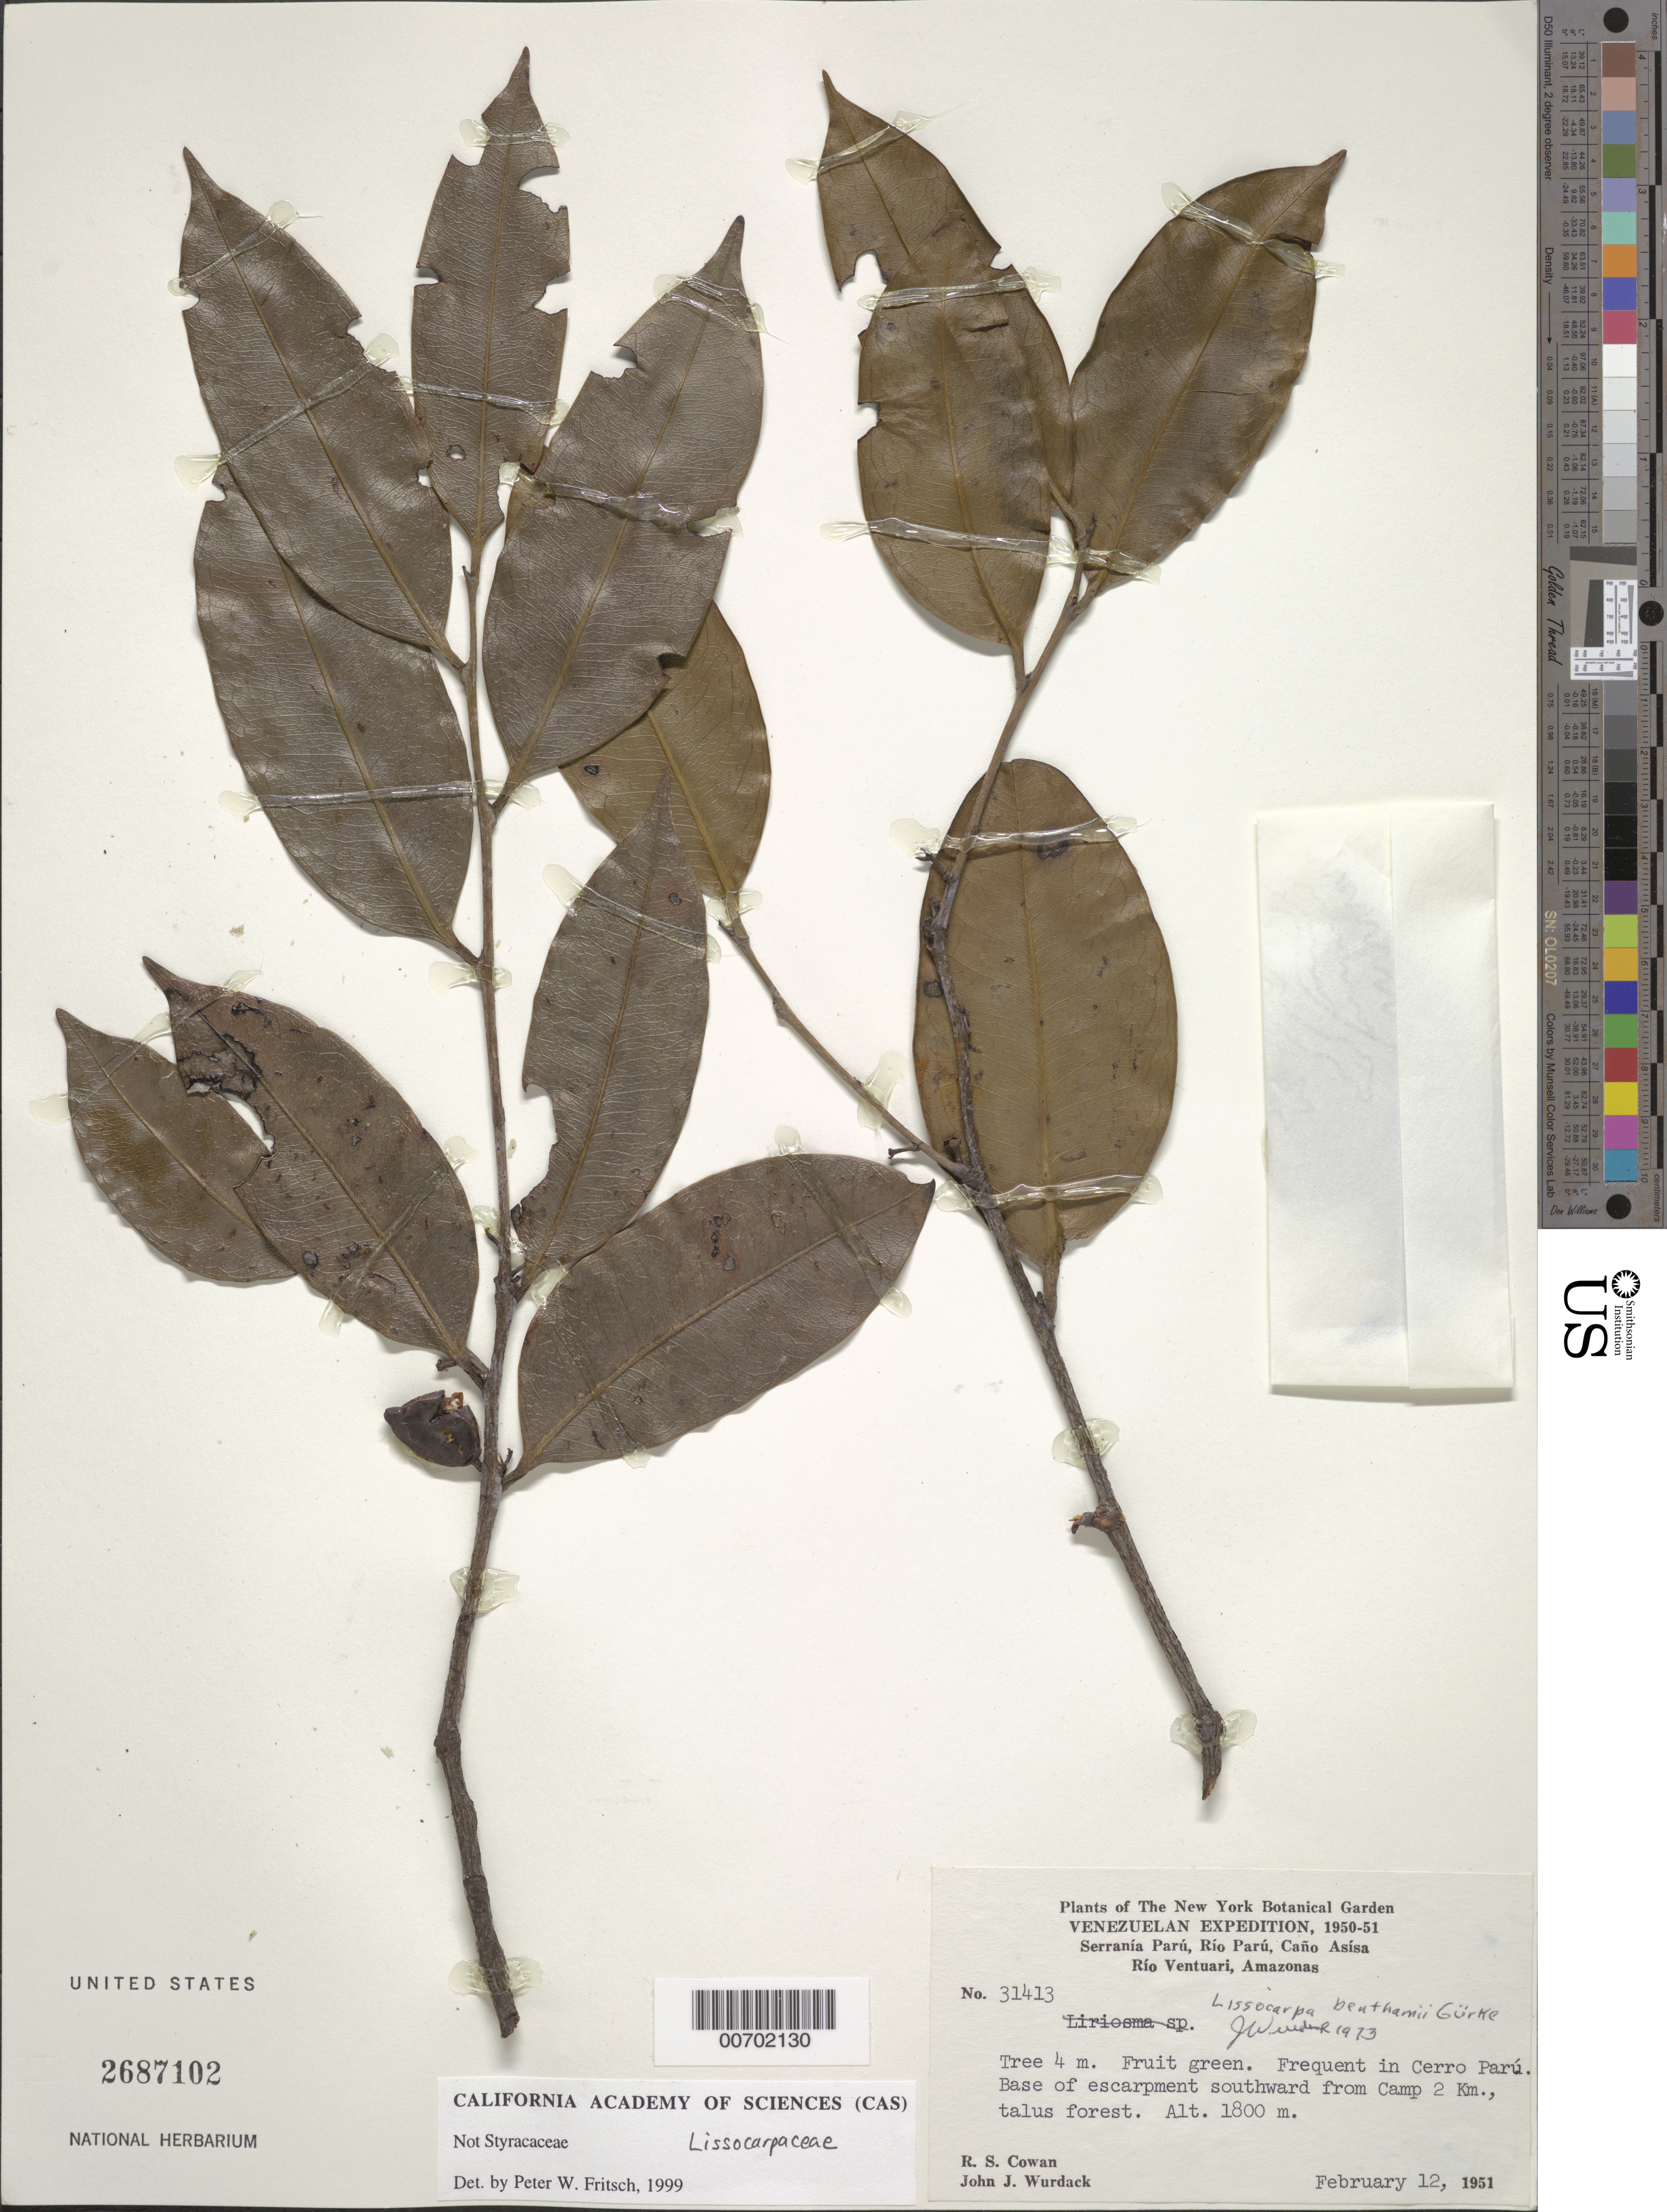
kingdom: Plantae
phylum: Tracheophyta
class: Magnoliopsida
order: Ericales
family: Ebenaceae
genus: Lissocarpa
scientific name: Lissocarpa stenocarpa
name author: Steyerm.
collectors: R. S. Cowan & J. J. Wurdack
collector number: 31413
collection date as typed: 12-Feb-51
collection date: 1951-02-12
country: Venezuela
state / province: Amazonas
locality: Serranía Parú, Río Parú, Caño Asísa, West Rim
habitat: Talus forest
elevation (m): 1800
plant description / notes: filed:Styracaceae indet; annot: Lissocarpaceae by P.W. Fritsch, 1999; Cited by B. Wallnöfer in Ann. Naturhist Mus. Wien, B 105: 549. 2004.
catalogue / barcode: US 2687102